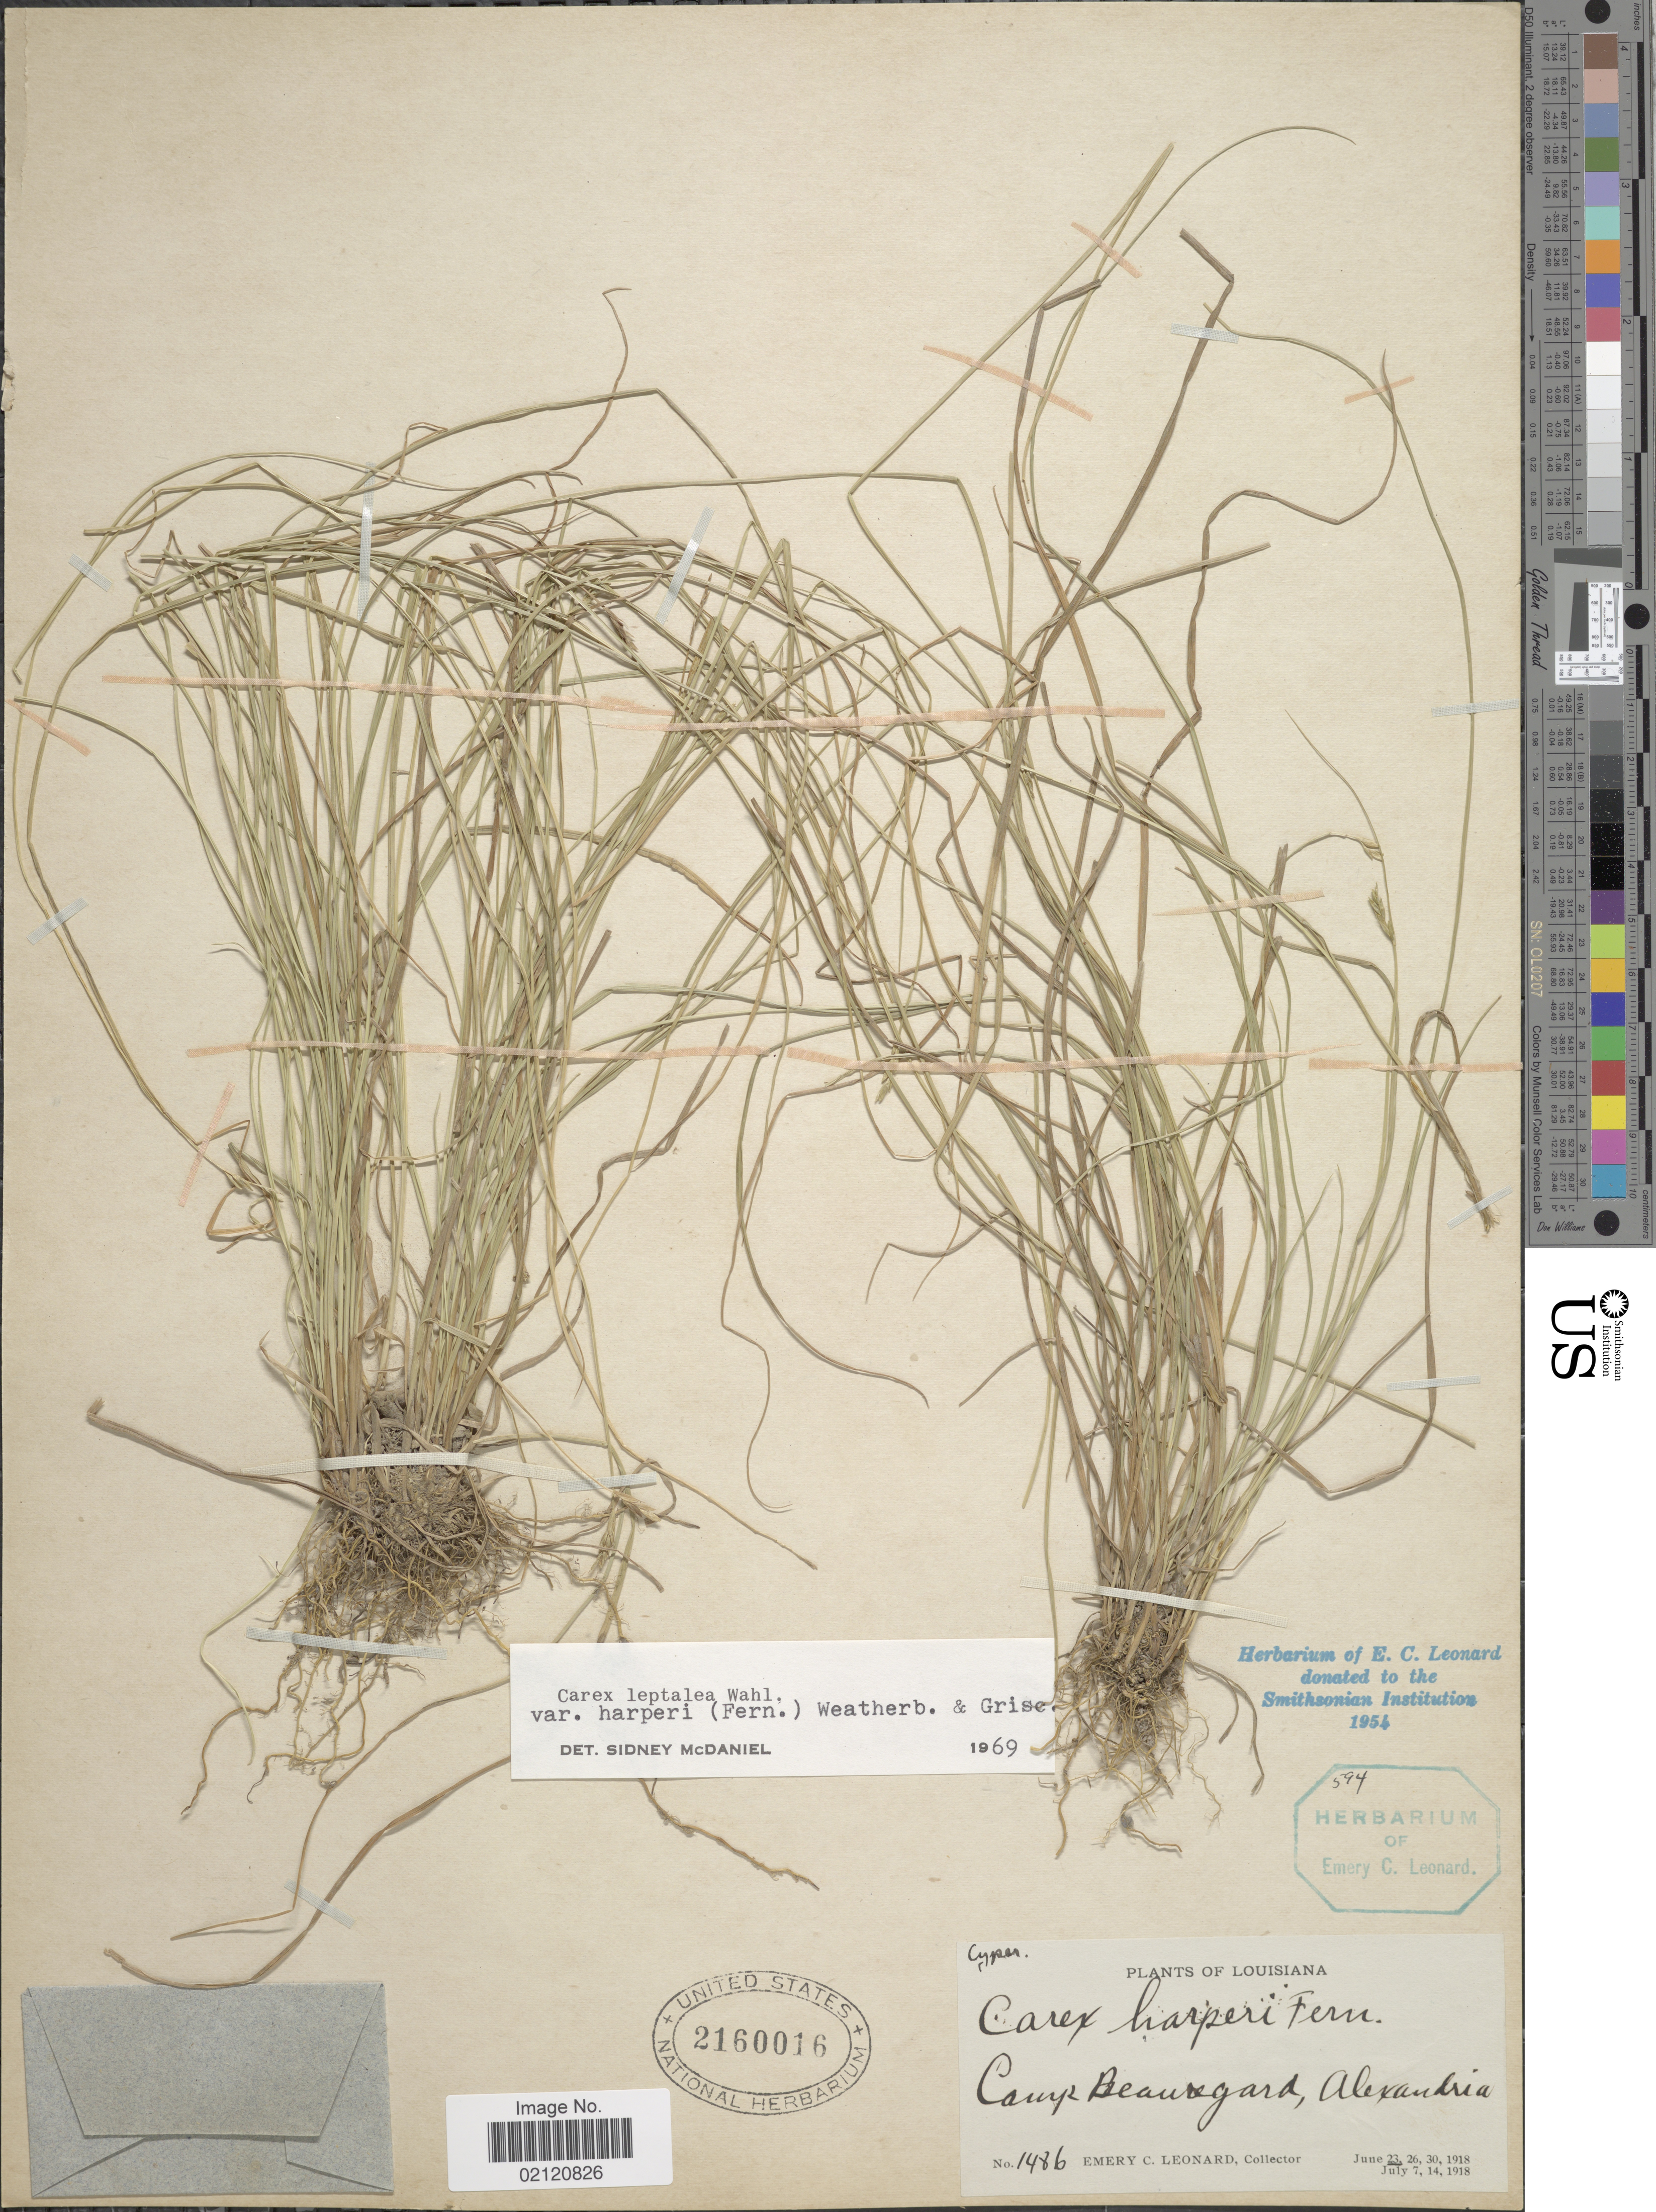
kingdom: Plantae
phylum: Tracheophyta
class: Liliopsida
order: Poales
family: Cyperaceae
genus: Carex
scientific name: Carex leptalea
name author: Wahlenb.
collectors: E. C. Leonard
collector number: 1486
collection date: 1918-06-23/1918-07-14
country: United States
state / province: Louisiana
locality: Camp Beaugard, Alexandria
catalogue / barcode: US 2160016